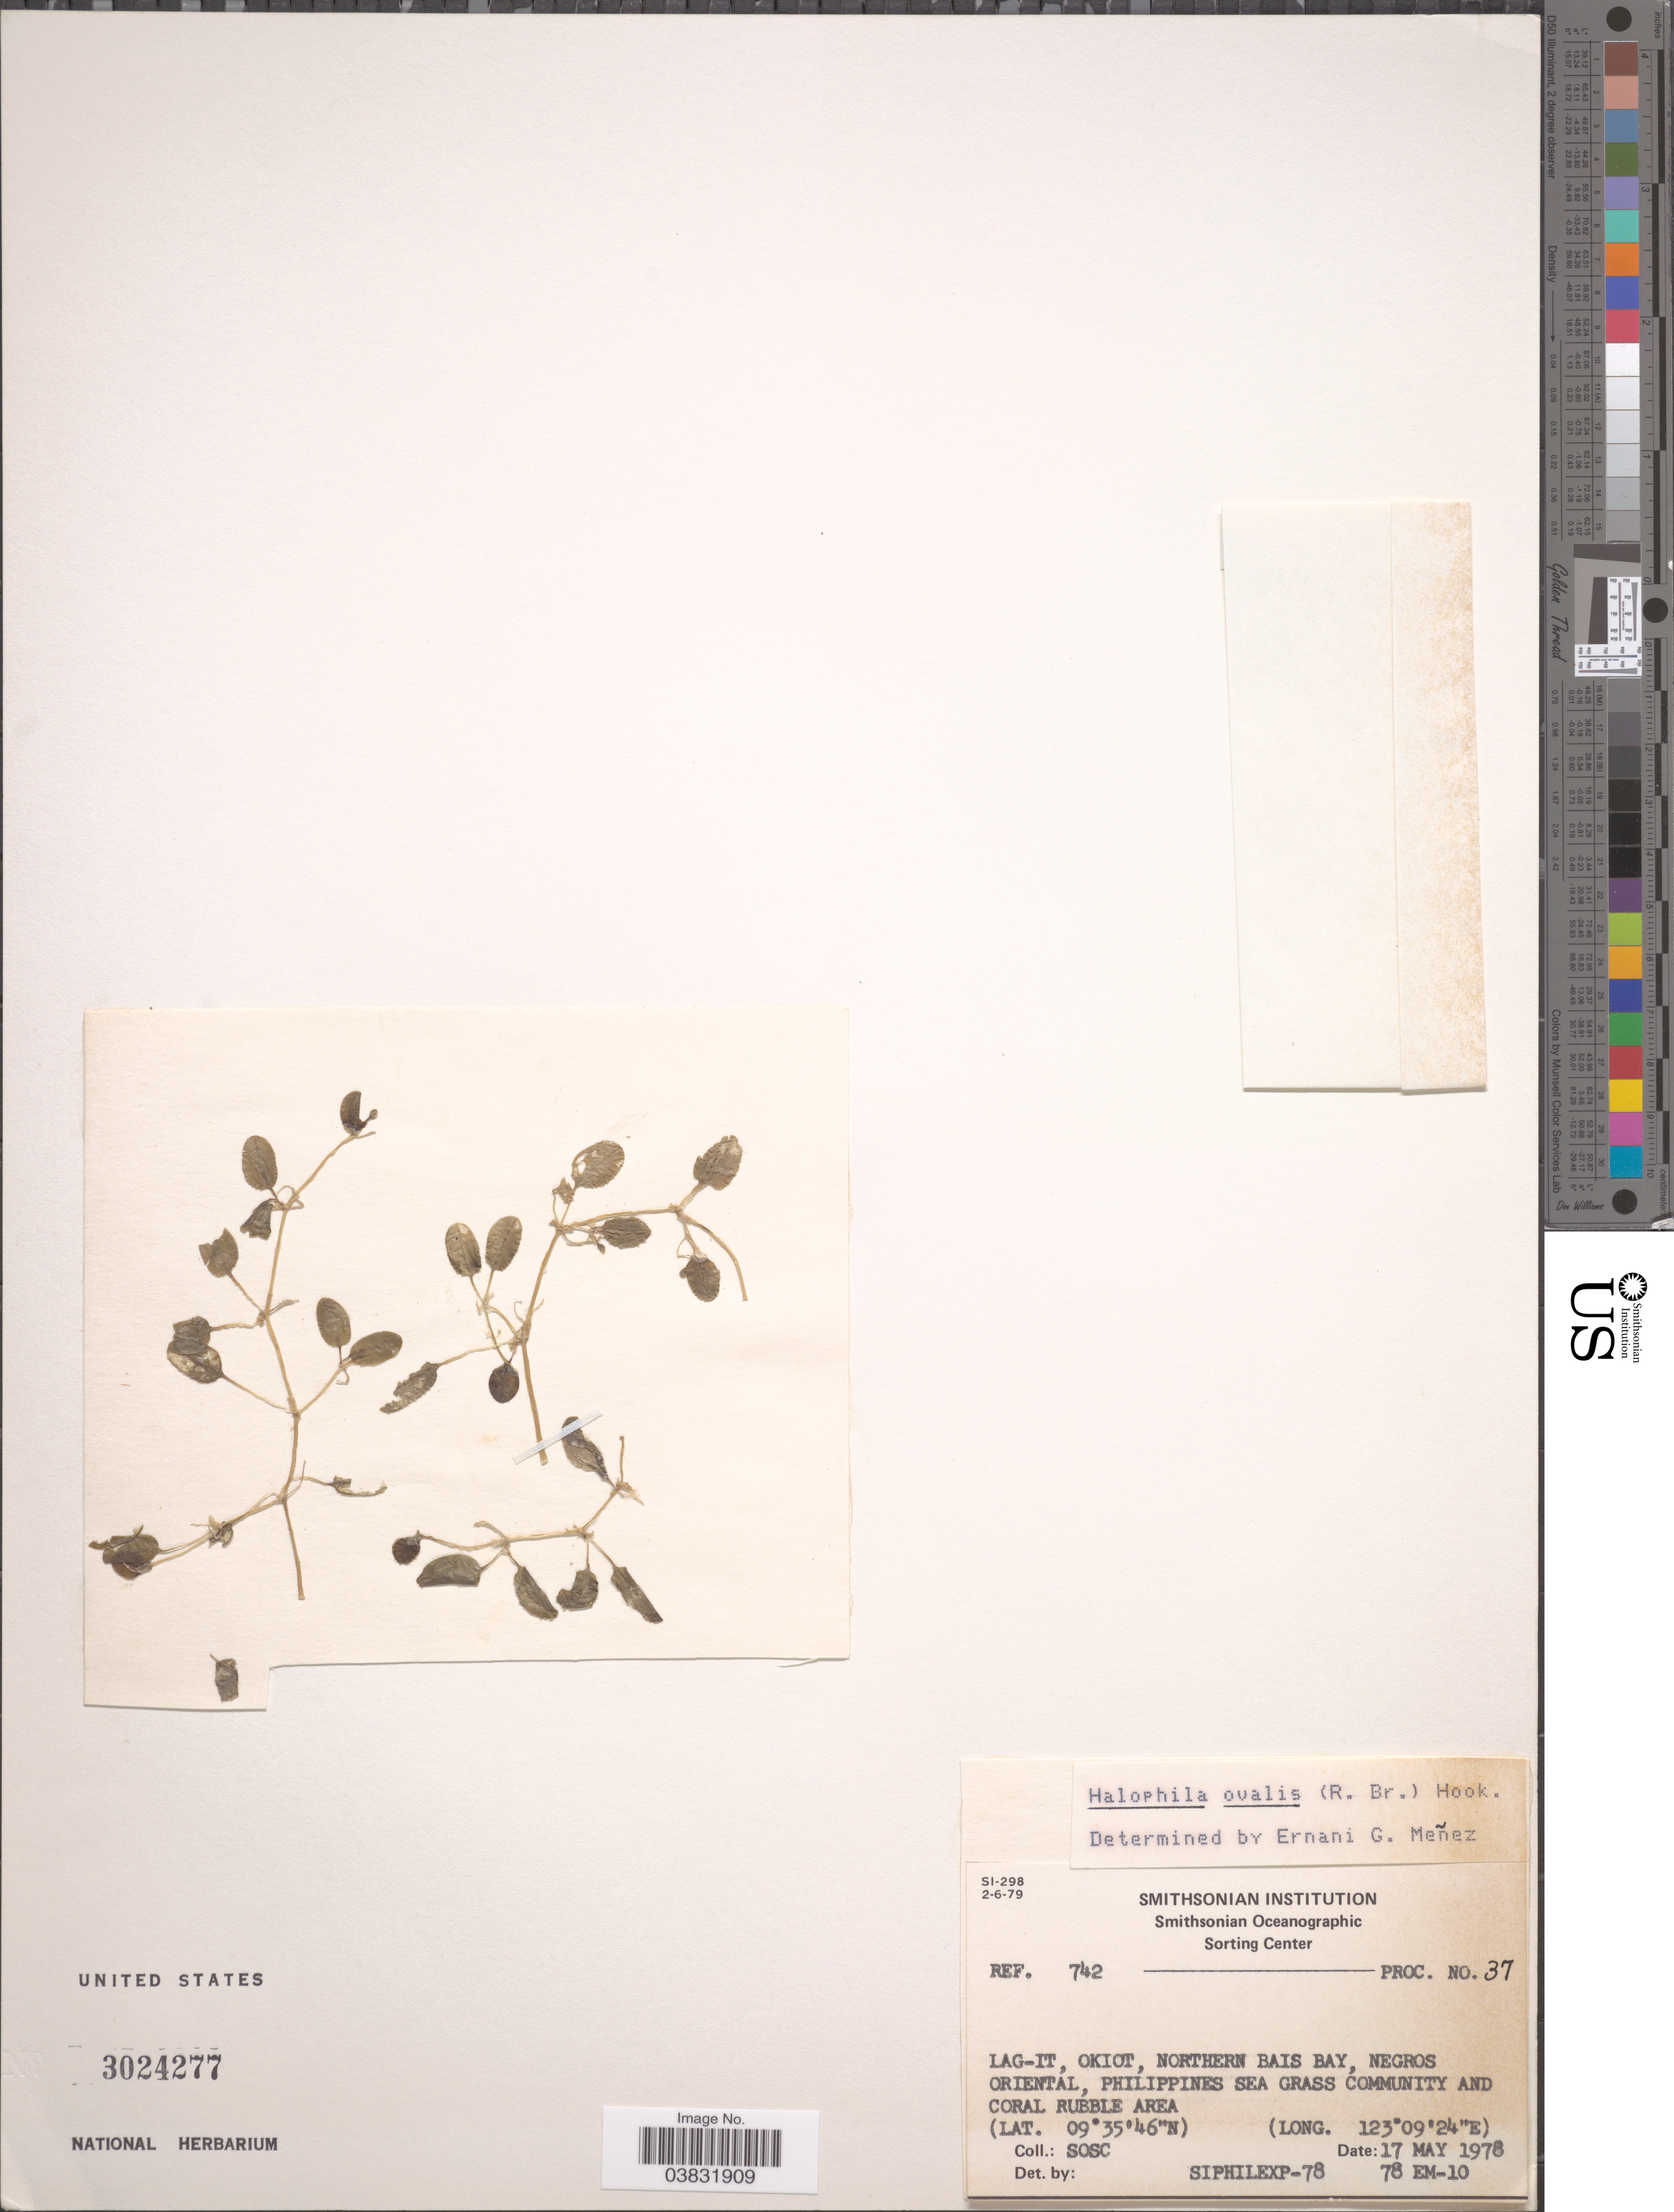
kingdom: Plantae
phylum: Tracheophyta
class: Liliopsida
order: Alismatales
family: Hydrocharitaceae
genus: Halophila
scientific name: Halophila ovalis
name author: (R. Br.) Hook. f.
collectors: SOSC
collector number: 742/37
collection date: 1978-05-17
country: Philippines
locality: LAG-IT, Okiot, Northern Basis Bay, Negros Oriental, Philippines Sea Grass Community and Coral Rubble Area.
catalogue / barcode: US 3024277